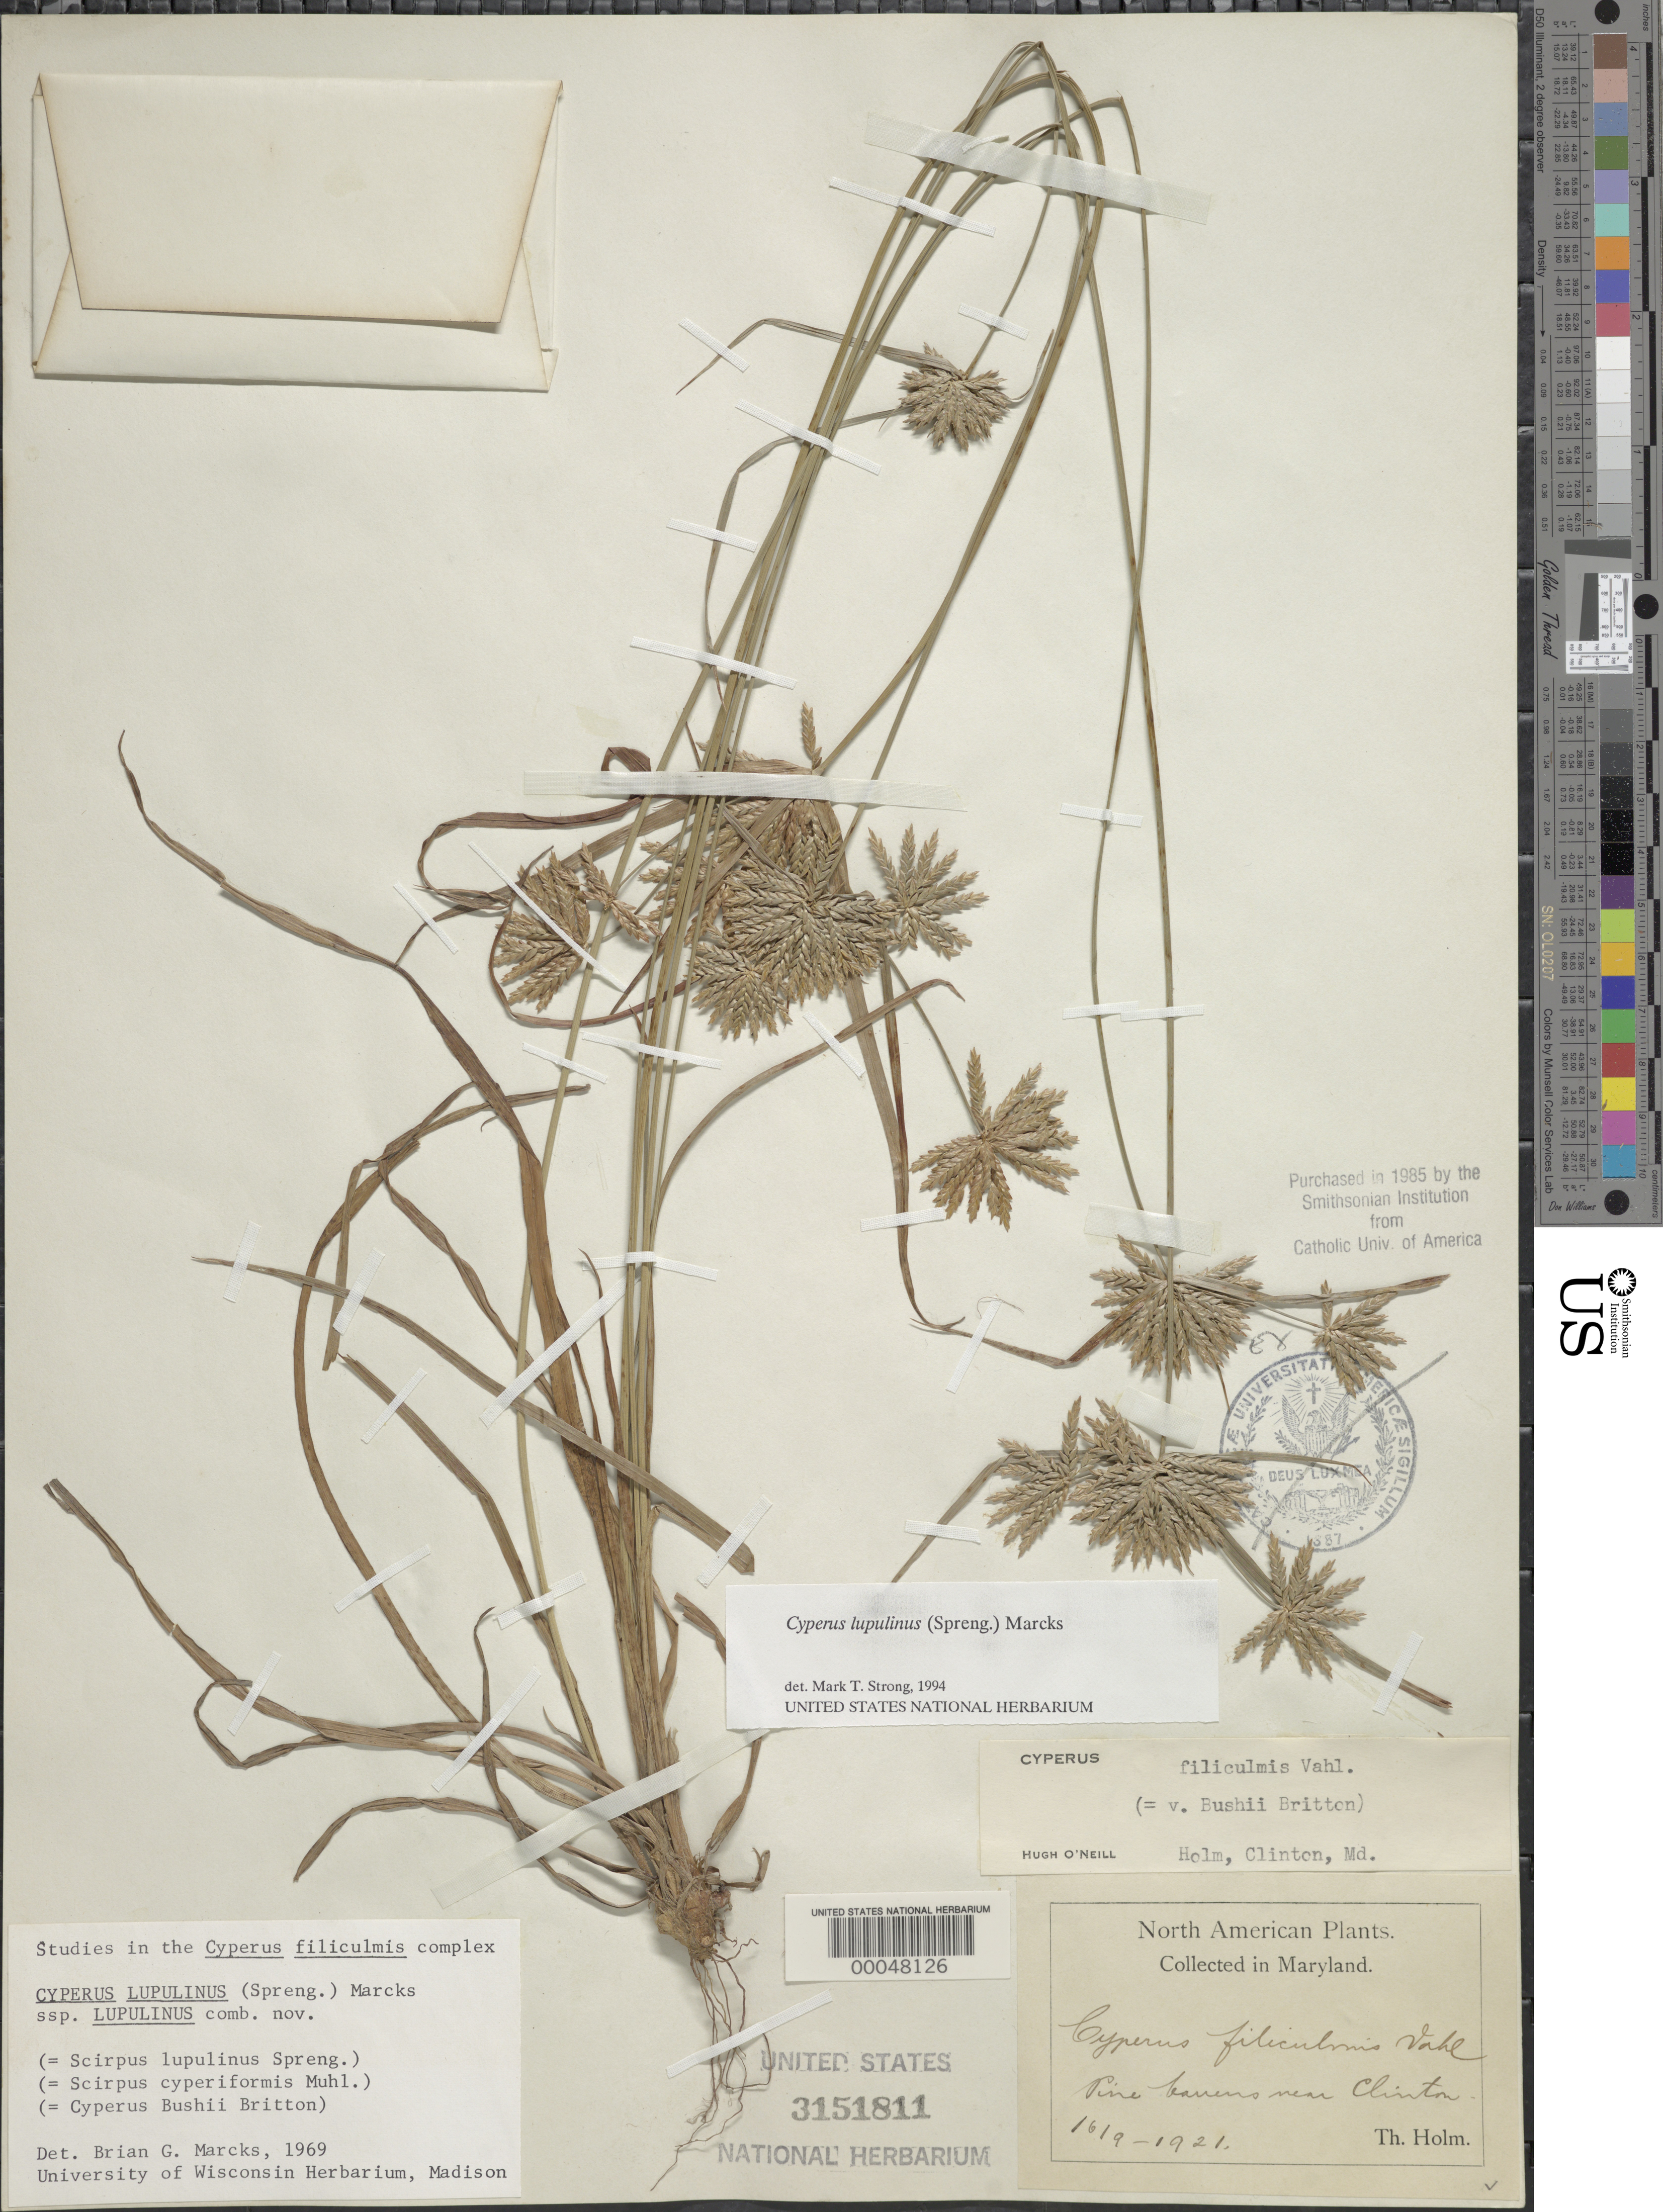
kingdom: Plantae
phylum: Tracheophyta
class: Liliopsida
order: Poales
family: Cyperaceae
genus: Cyperus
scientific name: Cyperus lupulinus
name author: (Spreng.) Marcks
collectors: T. Holm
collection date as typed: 16 Sep 1921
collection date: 1921-09-16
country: United States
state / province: Maryland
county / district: Prince George's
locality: Near Clinton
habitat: Pine barrens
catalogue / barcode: US 3151811